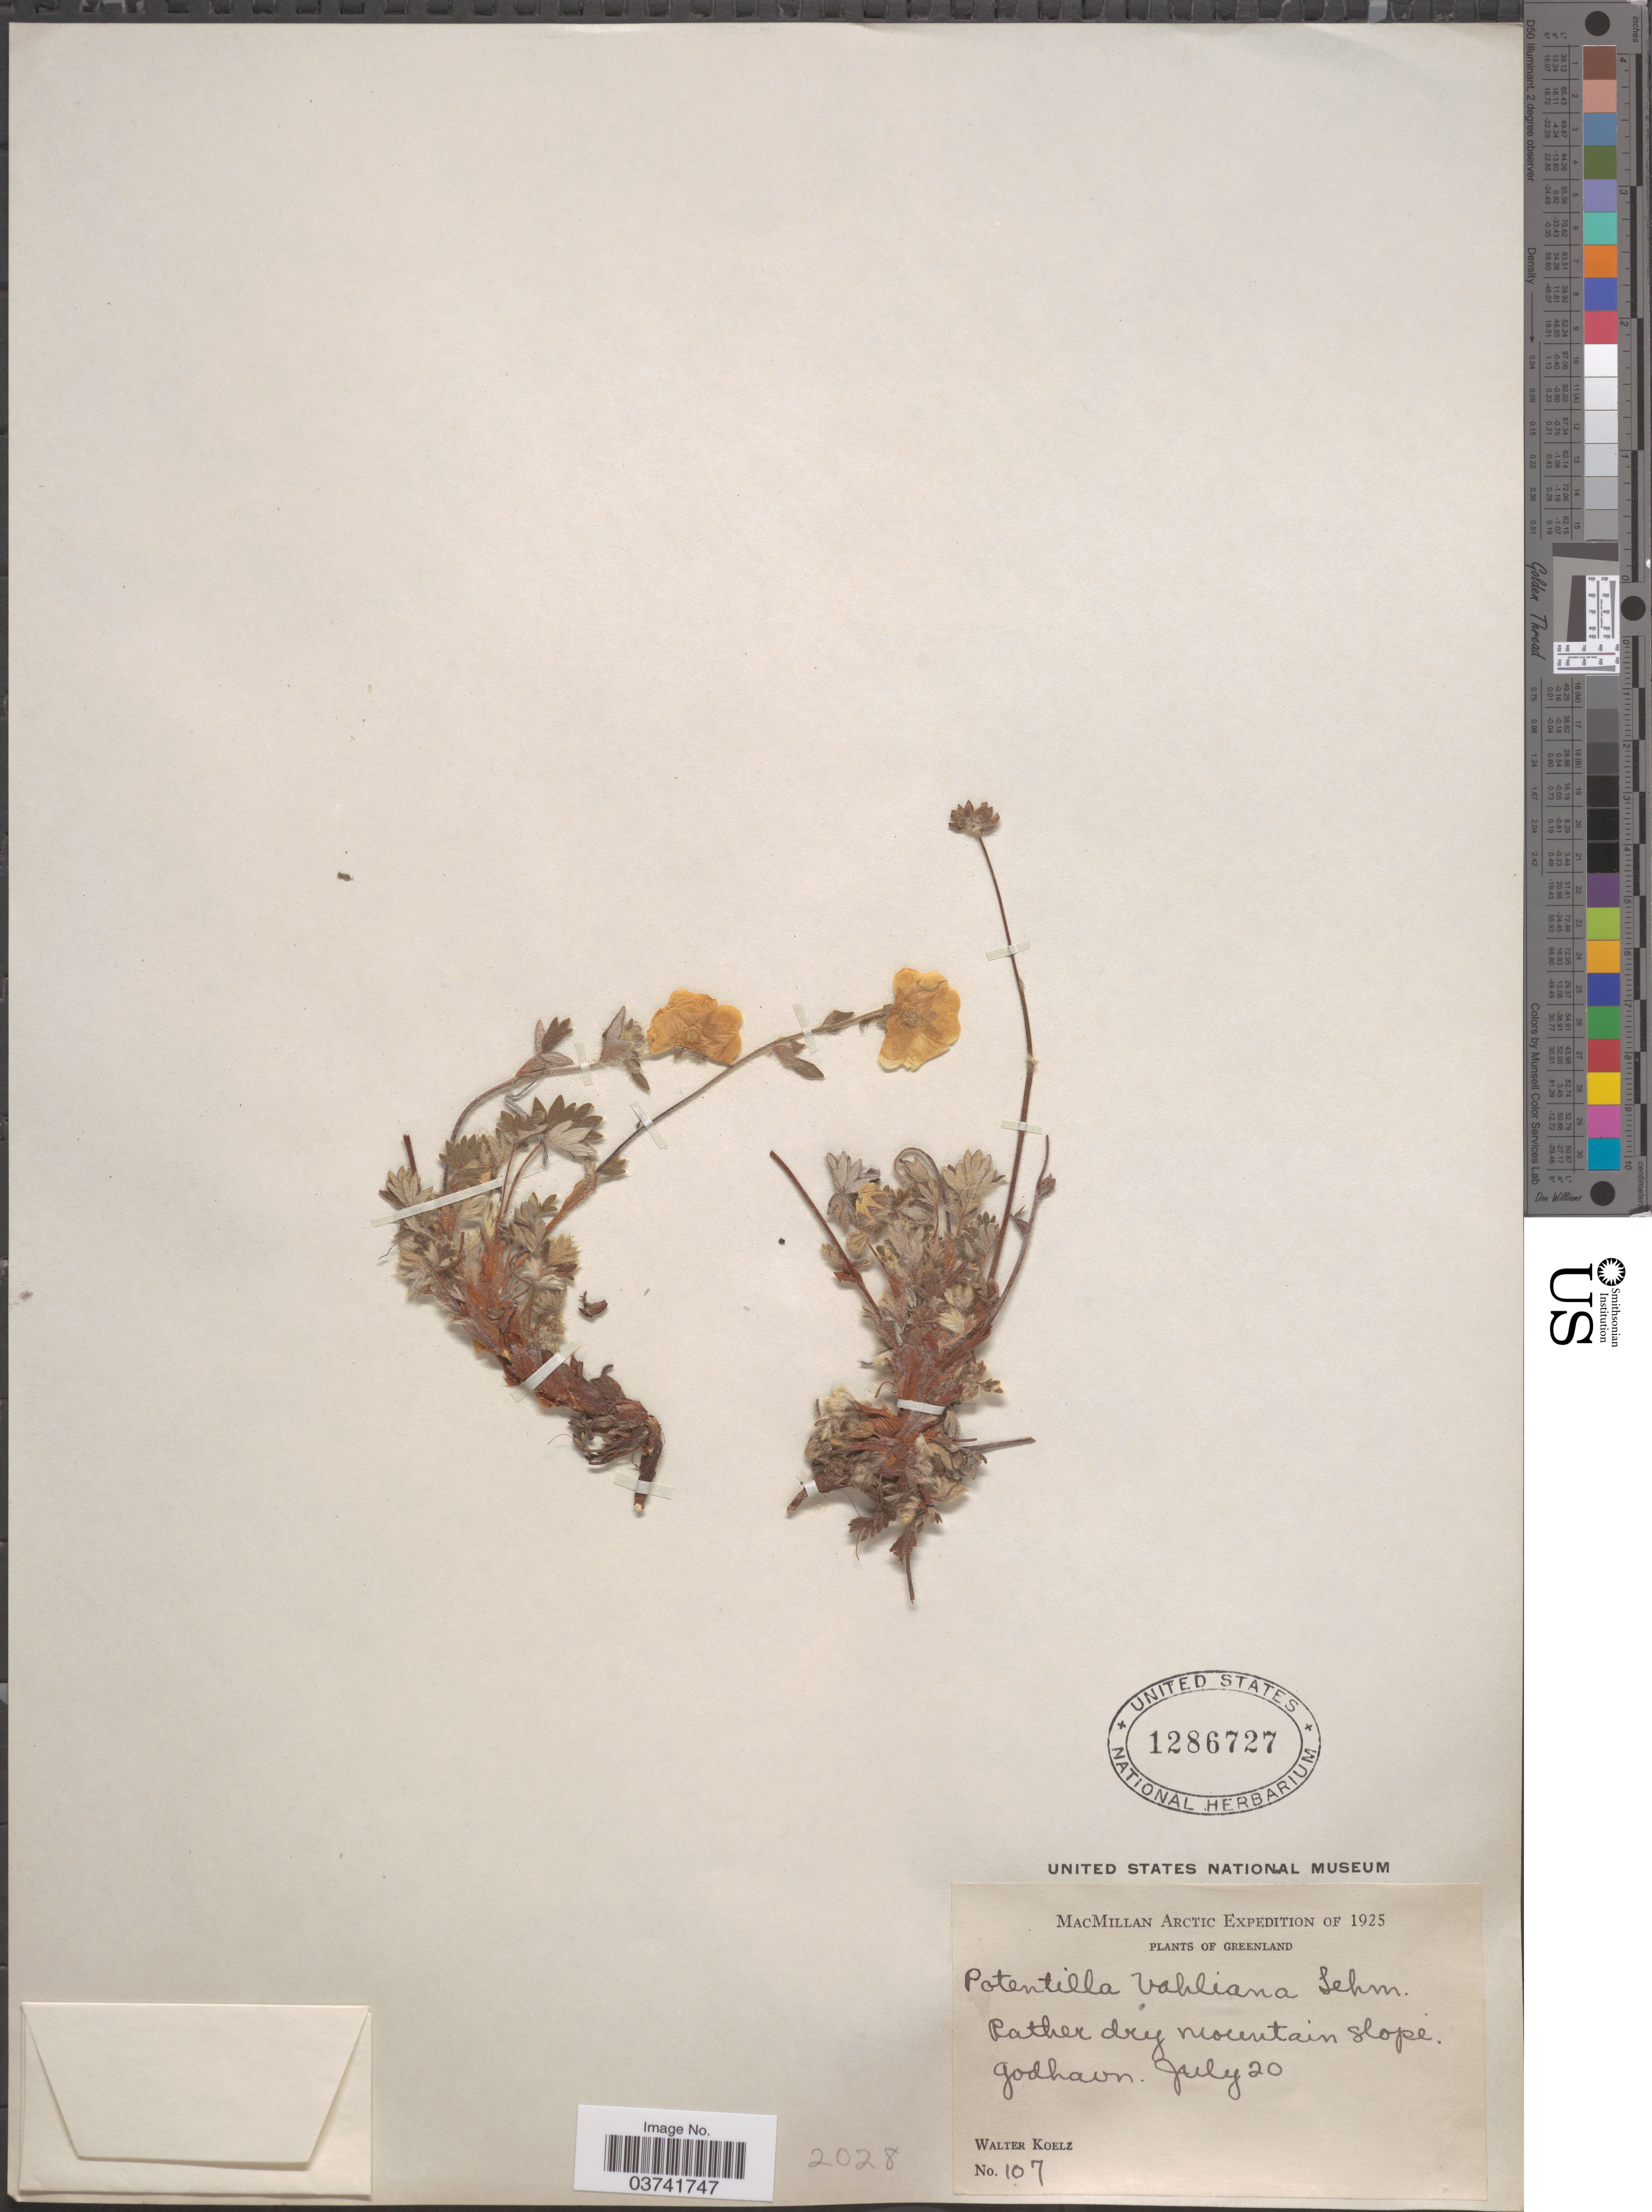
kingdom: Plantae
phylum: Tracheophyta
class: Magnoliopsida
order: Rosales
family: Rosaceae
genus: Potentilla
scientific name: Potentilla vahliana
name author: Lehm.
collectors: W. N. Koelz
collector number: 107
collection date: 1925-07-20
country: Greenland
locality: Rather dry mountain slope. Godhavn.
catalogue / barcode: US 1286727